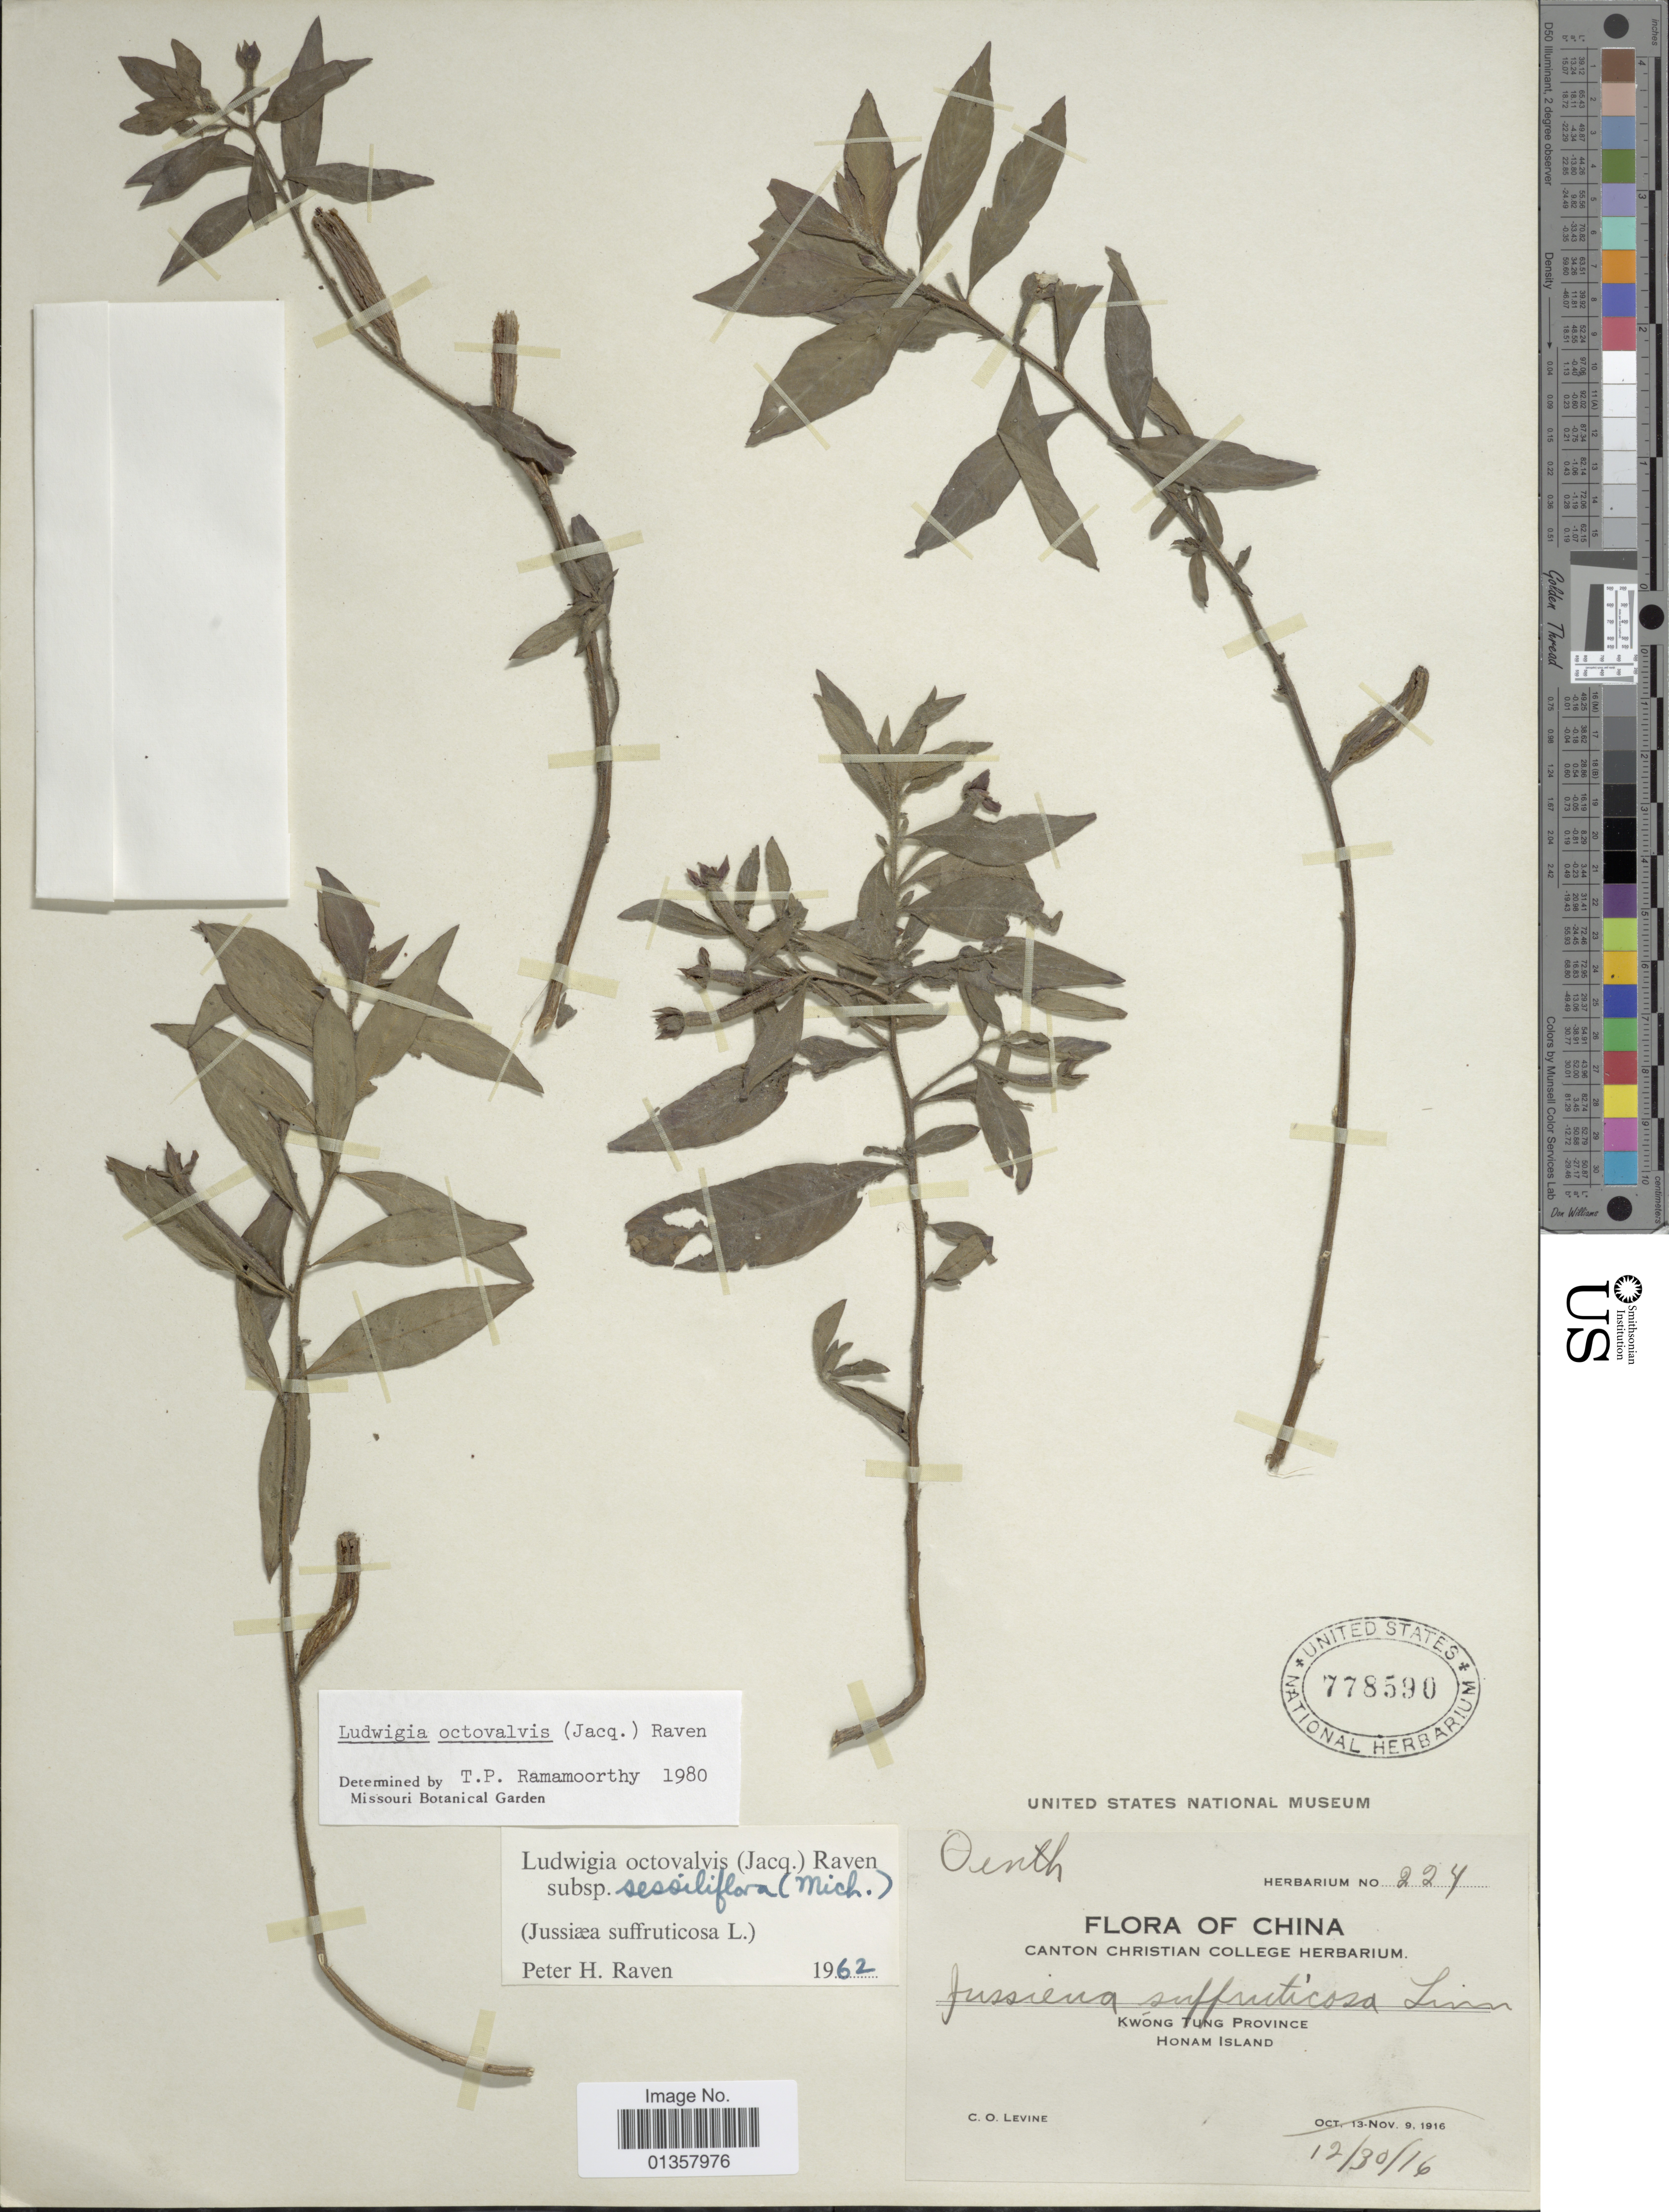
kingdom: Plantae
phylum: Tracheophyta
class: Magnoliopsida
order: Myrtales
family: Onagraceae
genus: Ludwigia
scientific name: Ludwigia octovalvis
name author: (Jacq.) P.H. Raven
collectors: C. O. Levine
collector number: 224?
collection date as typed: Transcribed d/m/y: 30/12/16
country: China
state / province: Guangdong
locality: Kwong Tung Province, Honam Island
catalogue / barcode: US 778590